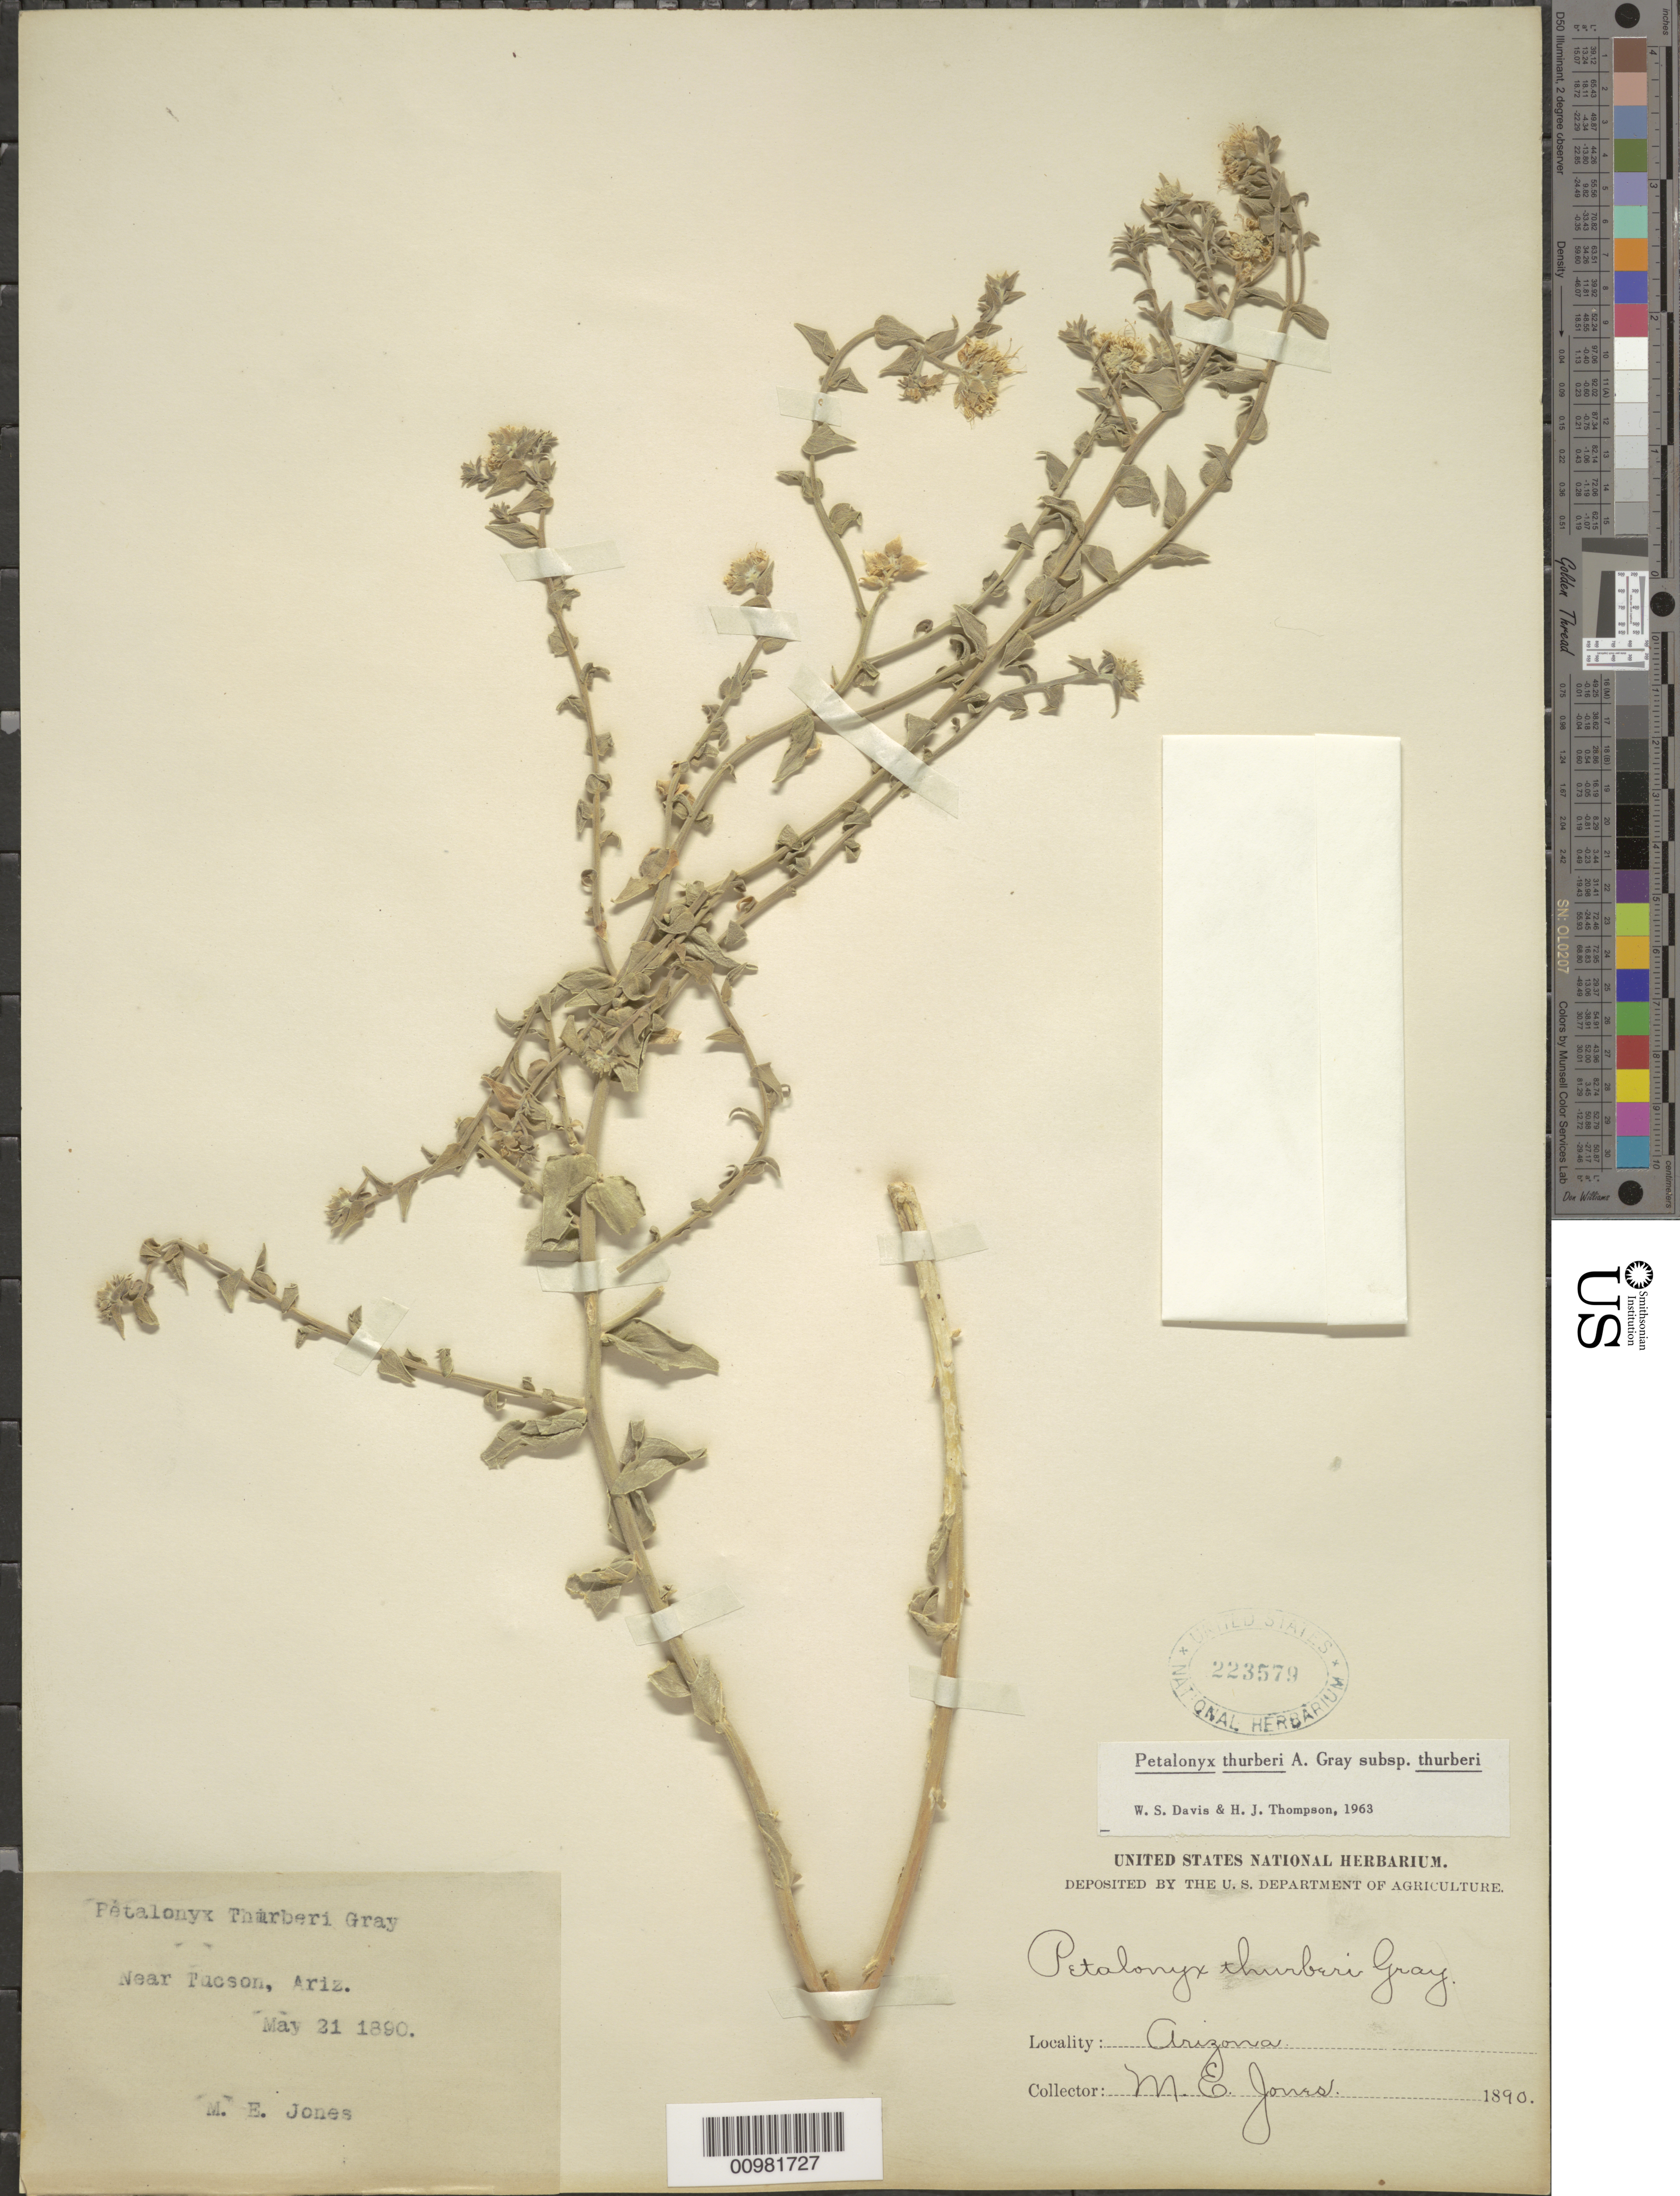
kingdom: Plantae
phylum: Tracheophyta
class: Magnoliopsida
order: Cornales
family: Loasaceae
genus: Petalonyx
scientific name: Petalonyx thurberi subsp. thurberi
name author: A. Gray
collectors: M. E. Jones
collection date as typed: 21 May 1890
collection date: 1890-05-21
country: United States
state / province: Arizona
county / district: Pima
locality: Near Tucson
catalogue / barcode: US 223579